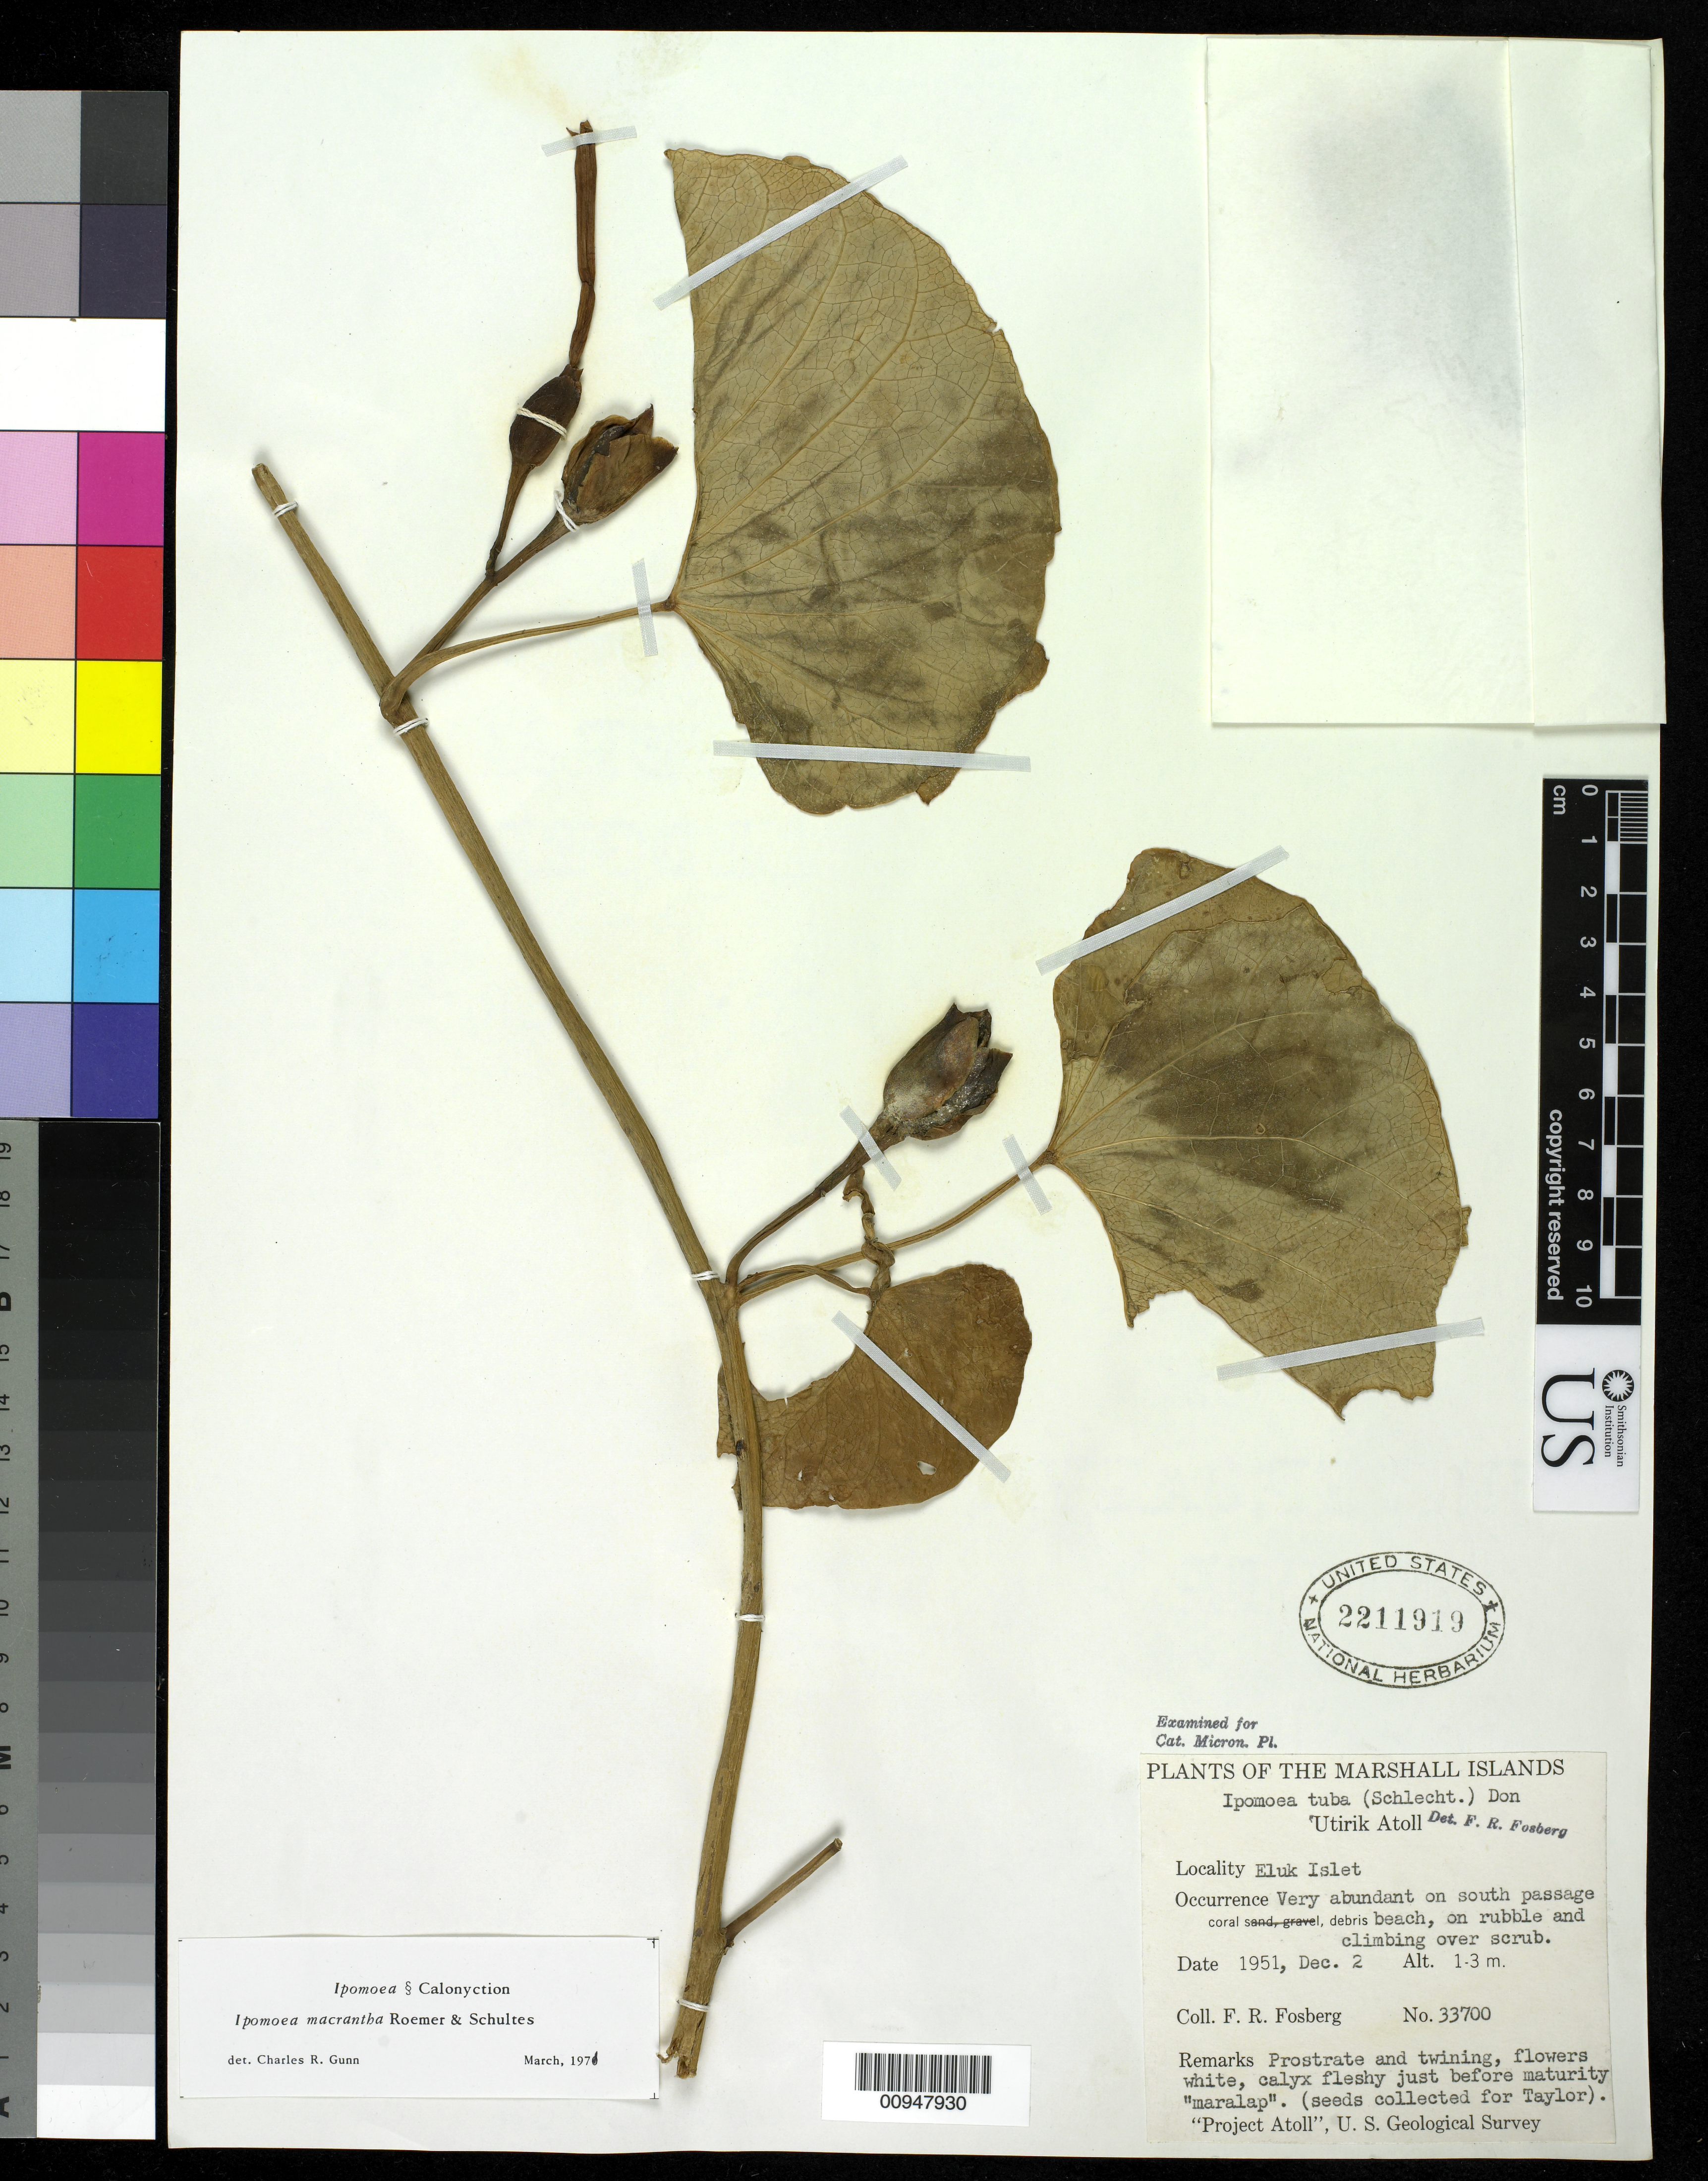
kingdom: Plantae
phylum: Tracheophyta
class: Magnoliopsida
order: Solanales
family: Convolvulaceae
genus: Ipomoea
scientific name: Ipomoea violacea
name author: L.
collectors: F. R. Fosberg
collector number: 33700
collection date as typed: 02 Dec 1951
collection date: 1951-12-02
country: Marshall Islands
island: Utrik Atoll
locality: Eluk Islet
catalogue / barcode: US 2211919